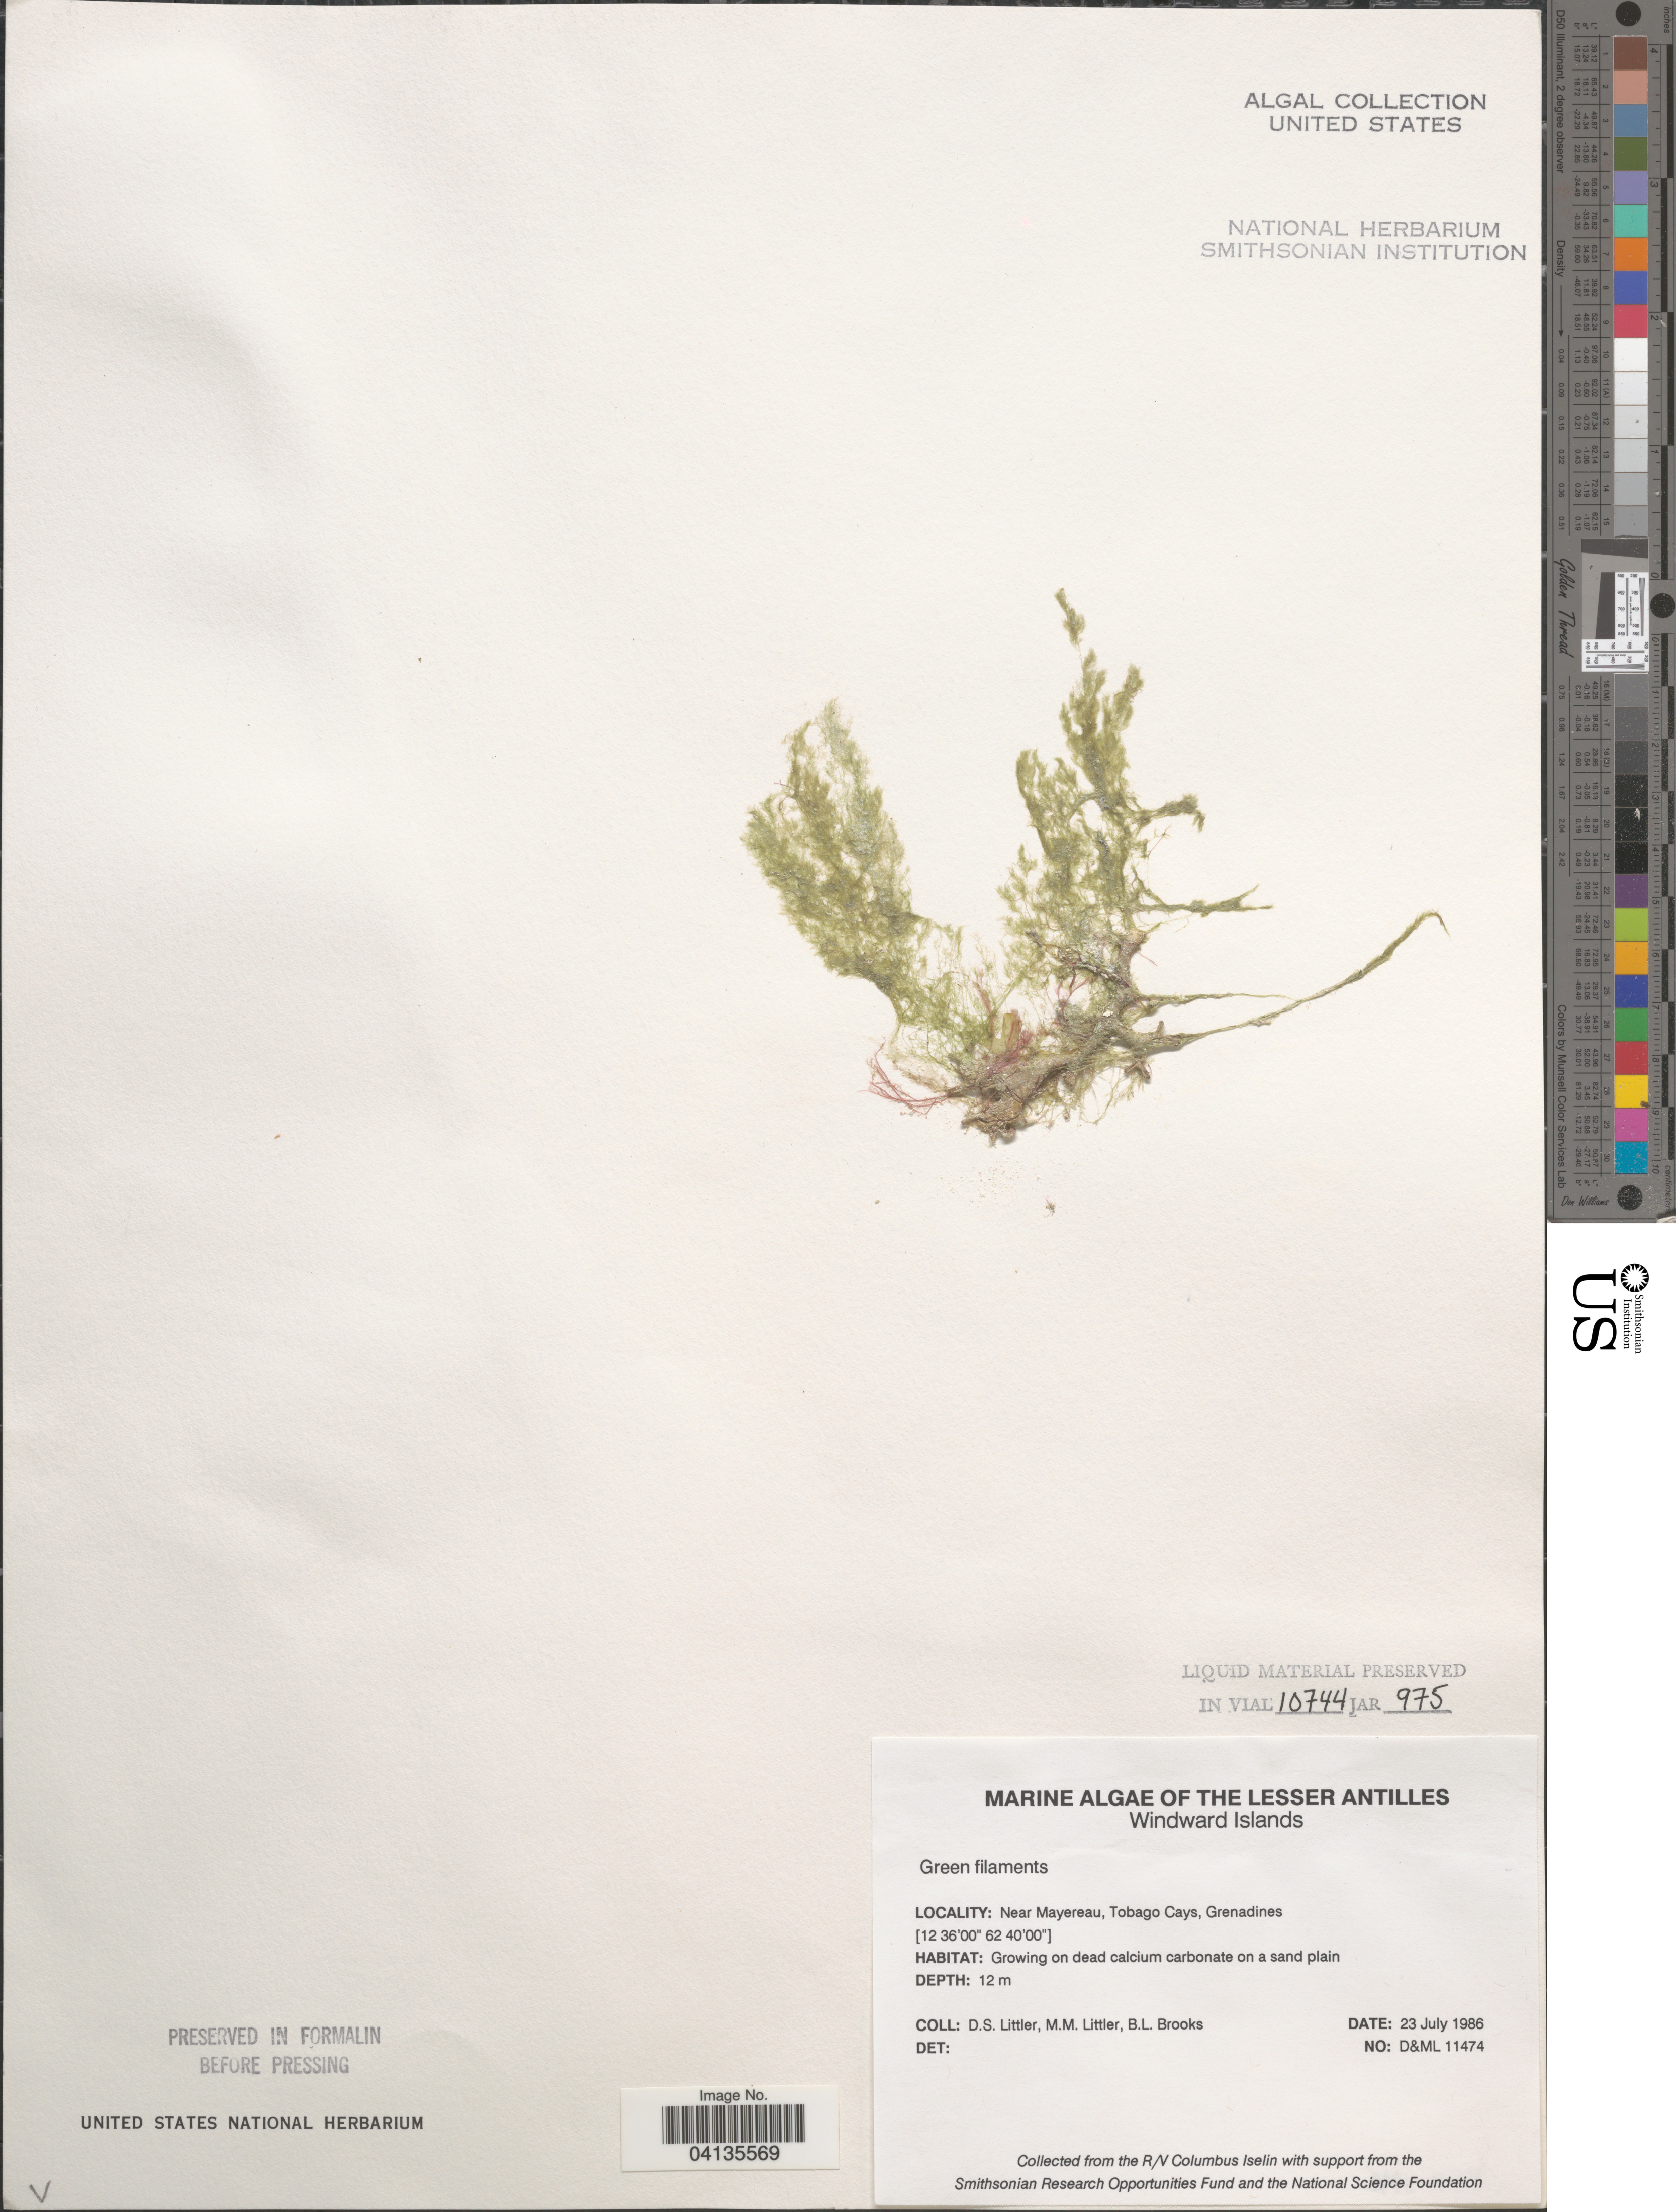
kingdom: Plantae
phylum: Chlorophyta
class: Ulvophyceae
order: Cladophorales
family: Cladophoraceae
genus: Cladophora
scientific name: Cladophora sp.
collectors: D. S. Littler & B. Brooks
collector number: D&ML11474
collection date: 1986-07-23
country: St. Vincent - Grenadines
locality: The Lesser Antilles. Windward Islands. Near Mayereau, Tobago Cays, Grenadines.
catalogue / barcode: US 328853